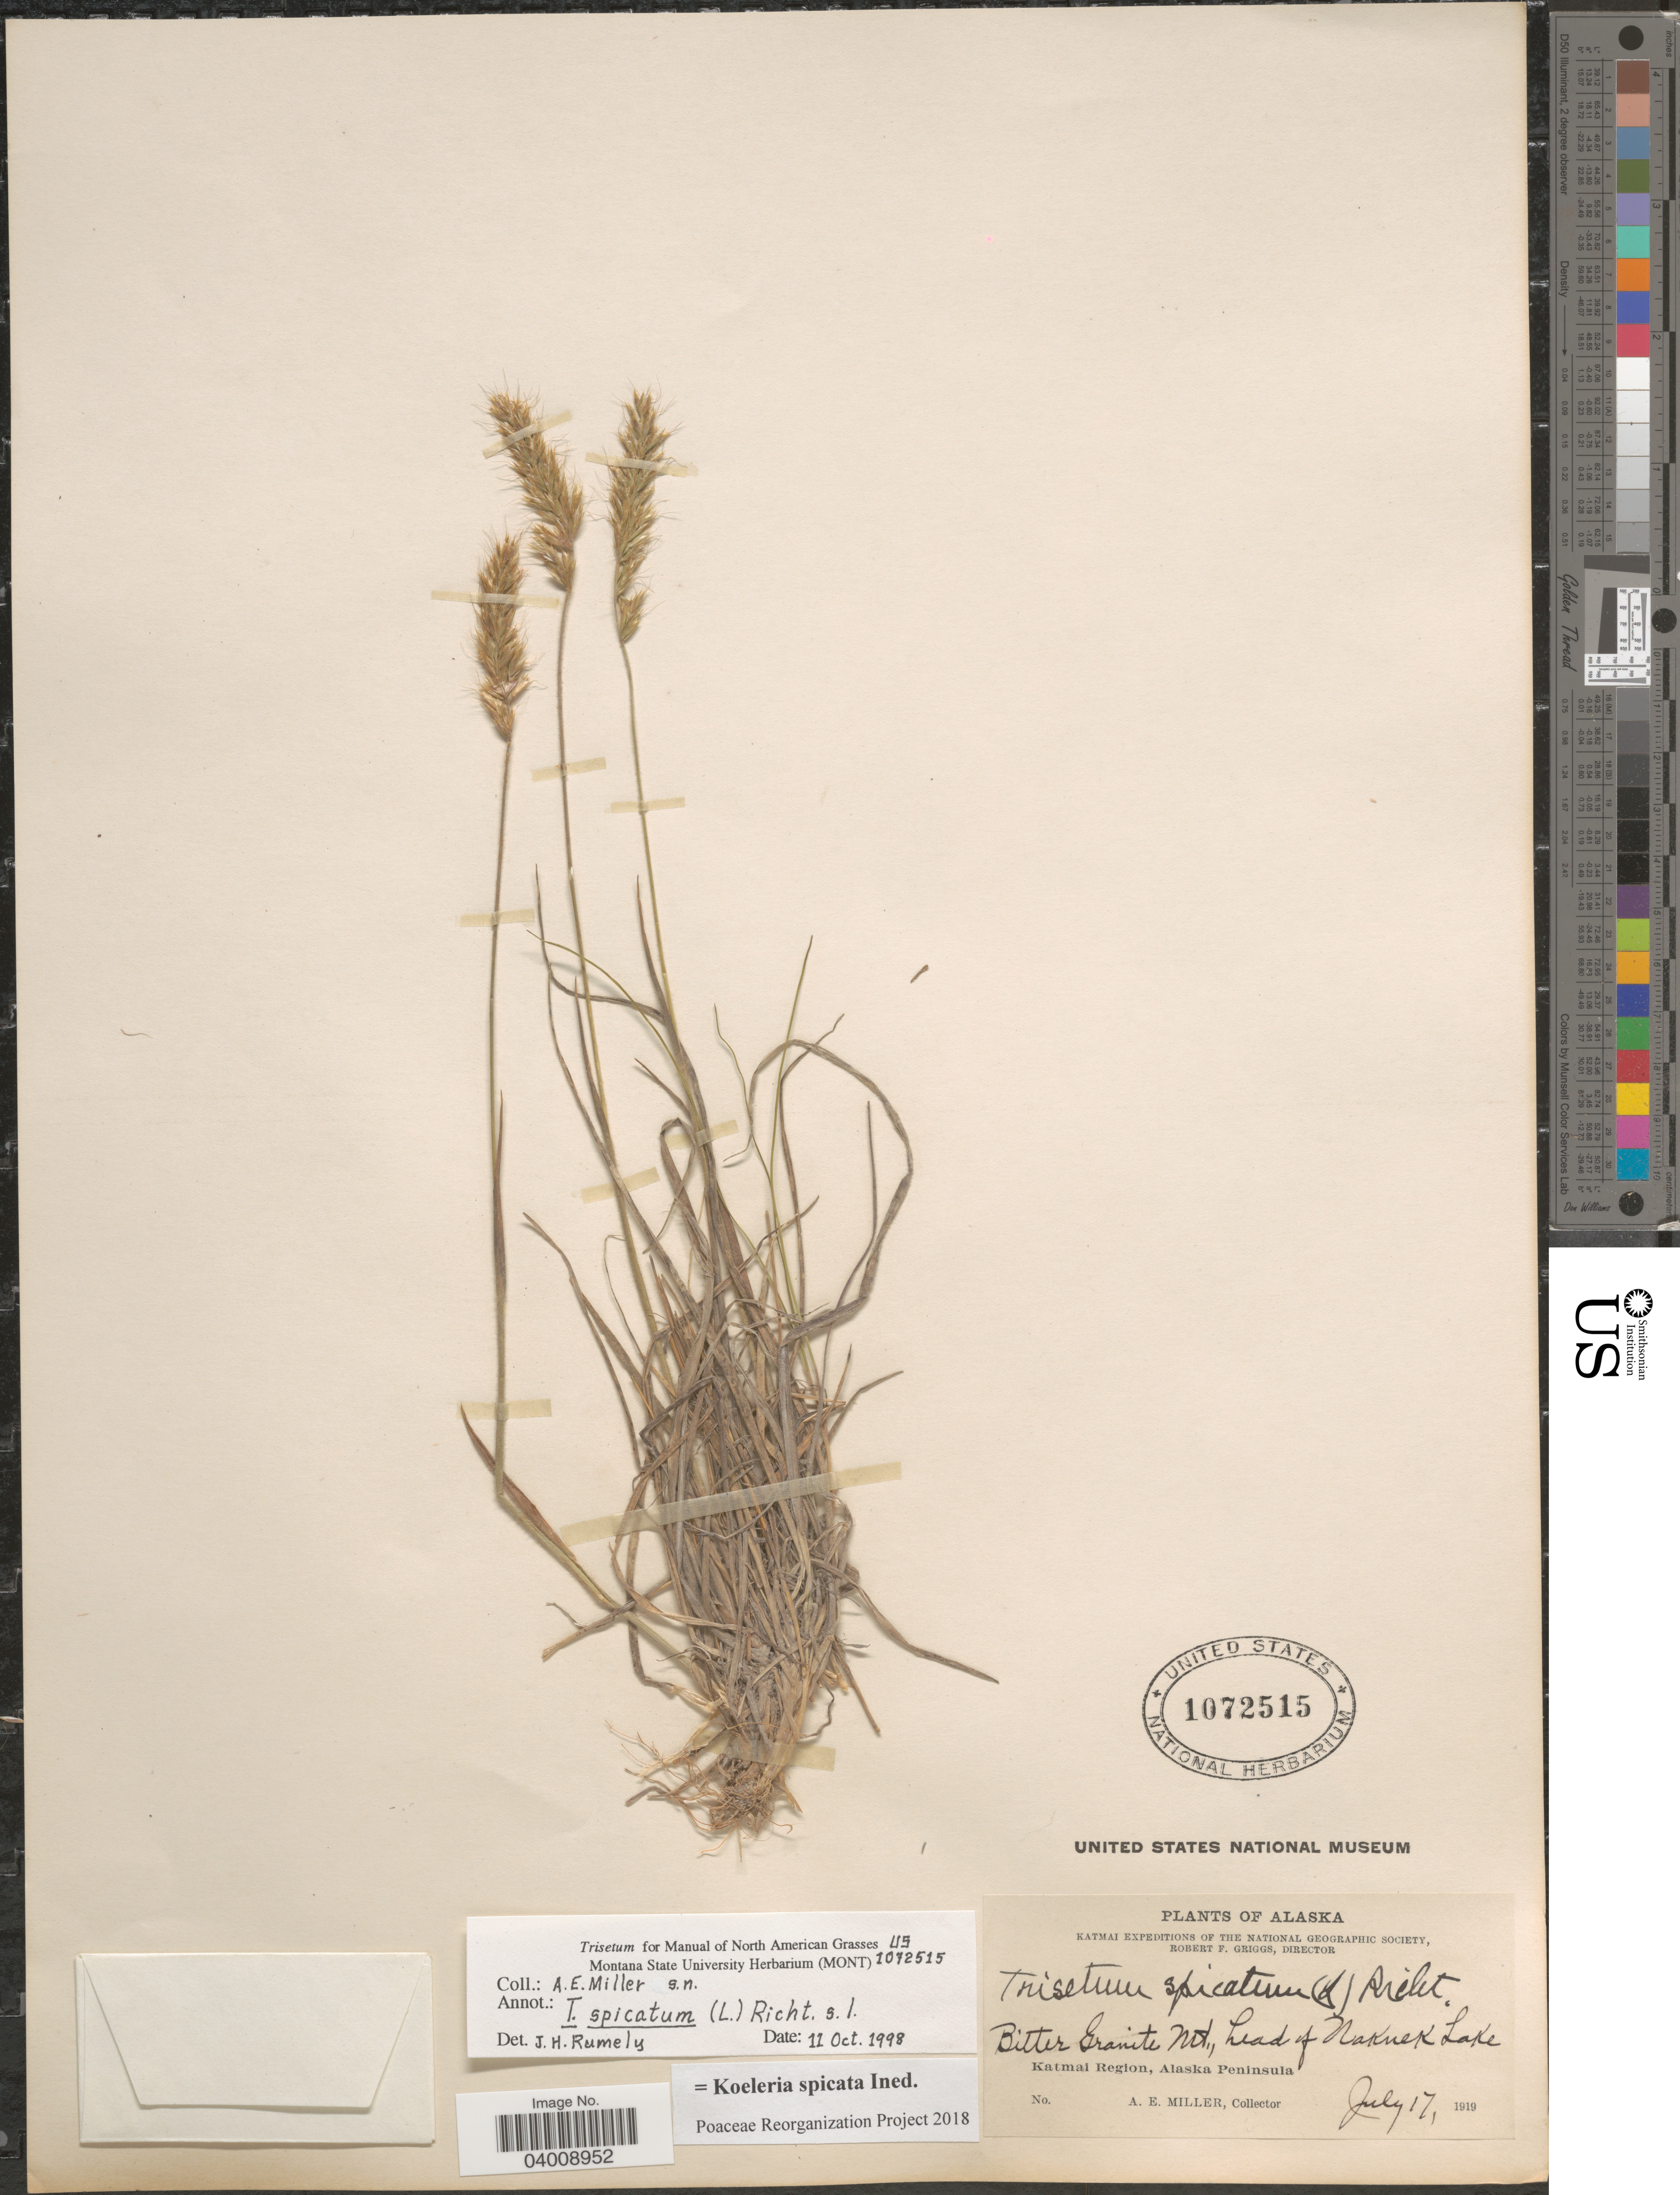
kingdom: Plantae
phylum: Tracheophyta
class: Liliopsida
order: Poales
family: Poaceae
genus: Koeleria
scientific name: Koeleria spicata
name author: (L.) Barberá et al.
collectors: A. E. Miller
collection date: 1919-07-17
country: United States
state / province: Alaska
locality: Bitter Granite Mt., head of Naknek Lake. Katmai Region, Alaska Peninsula.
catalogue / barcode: US 1072515